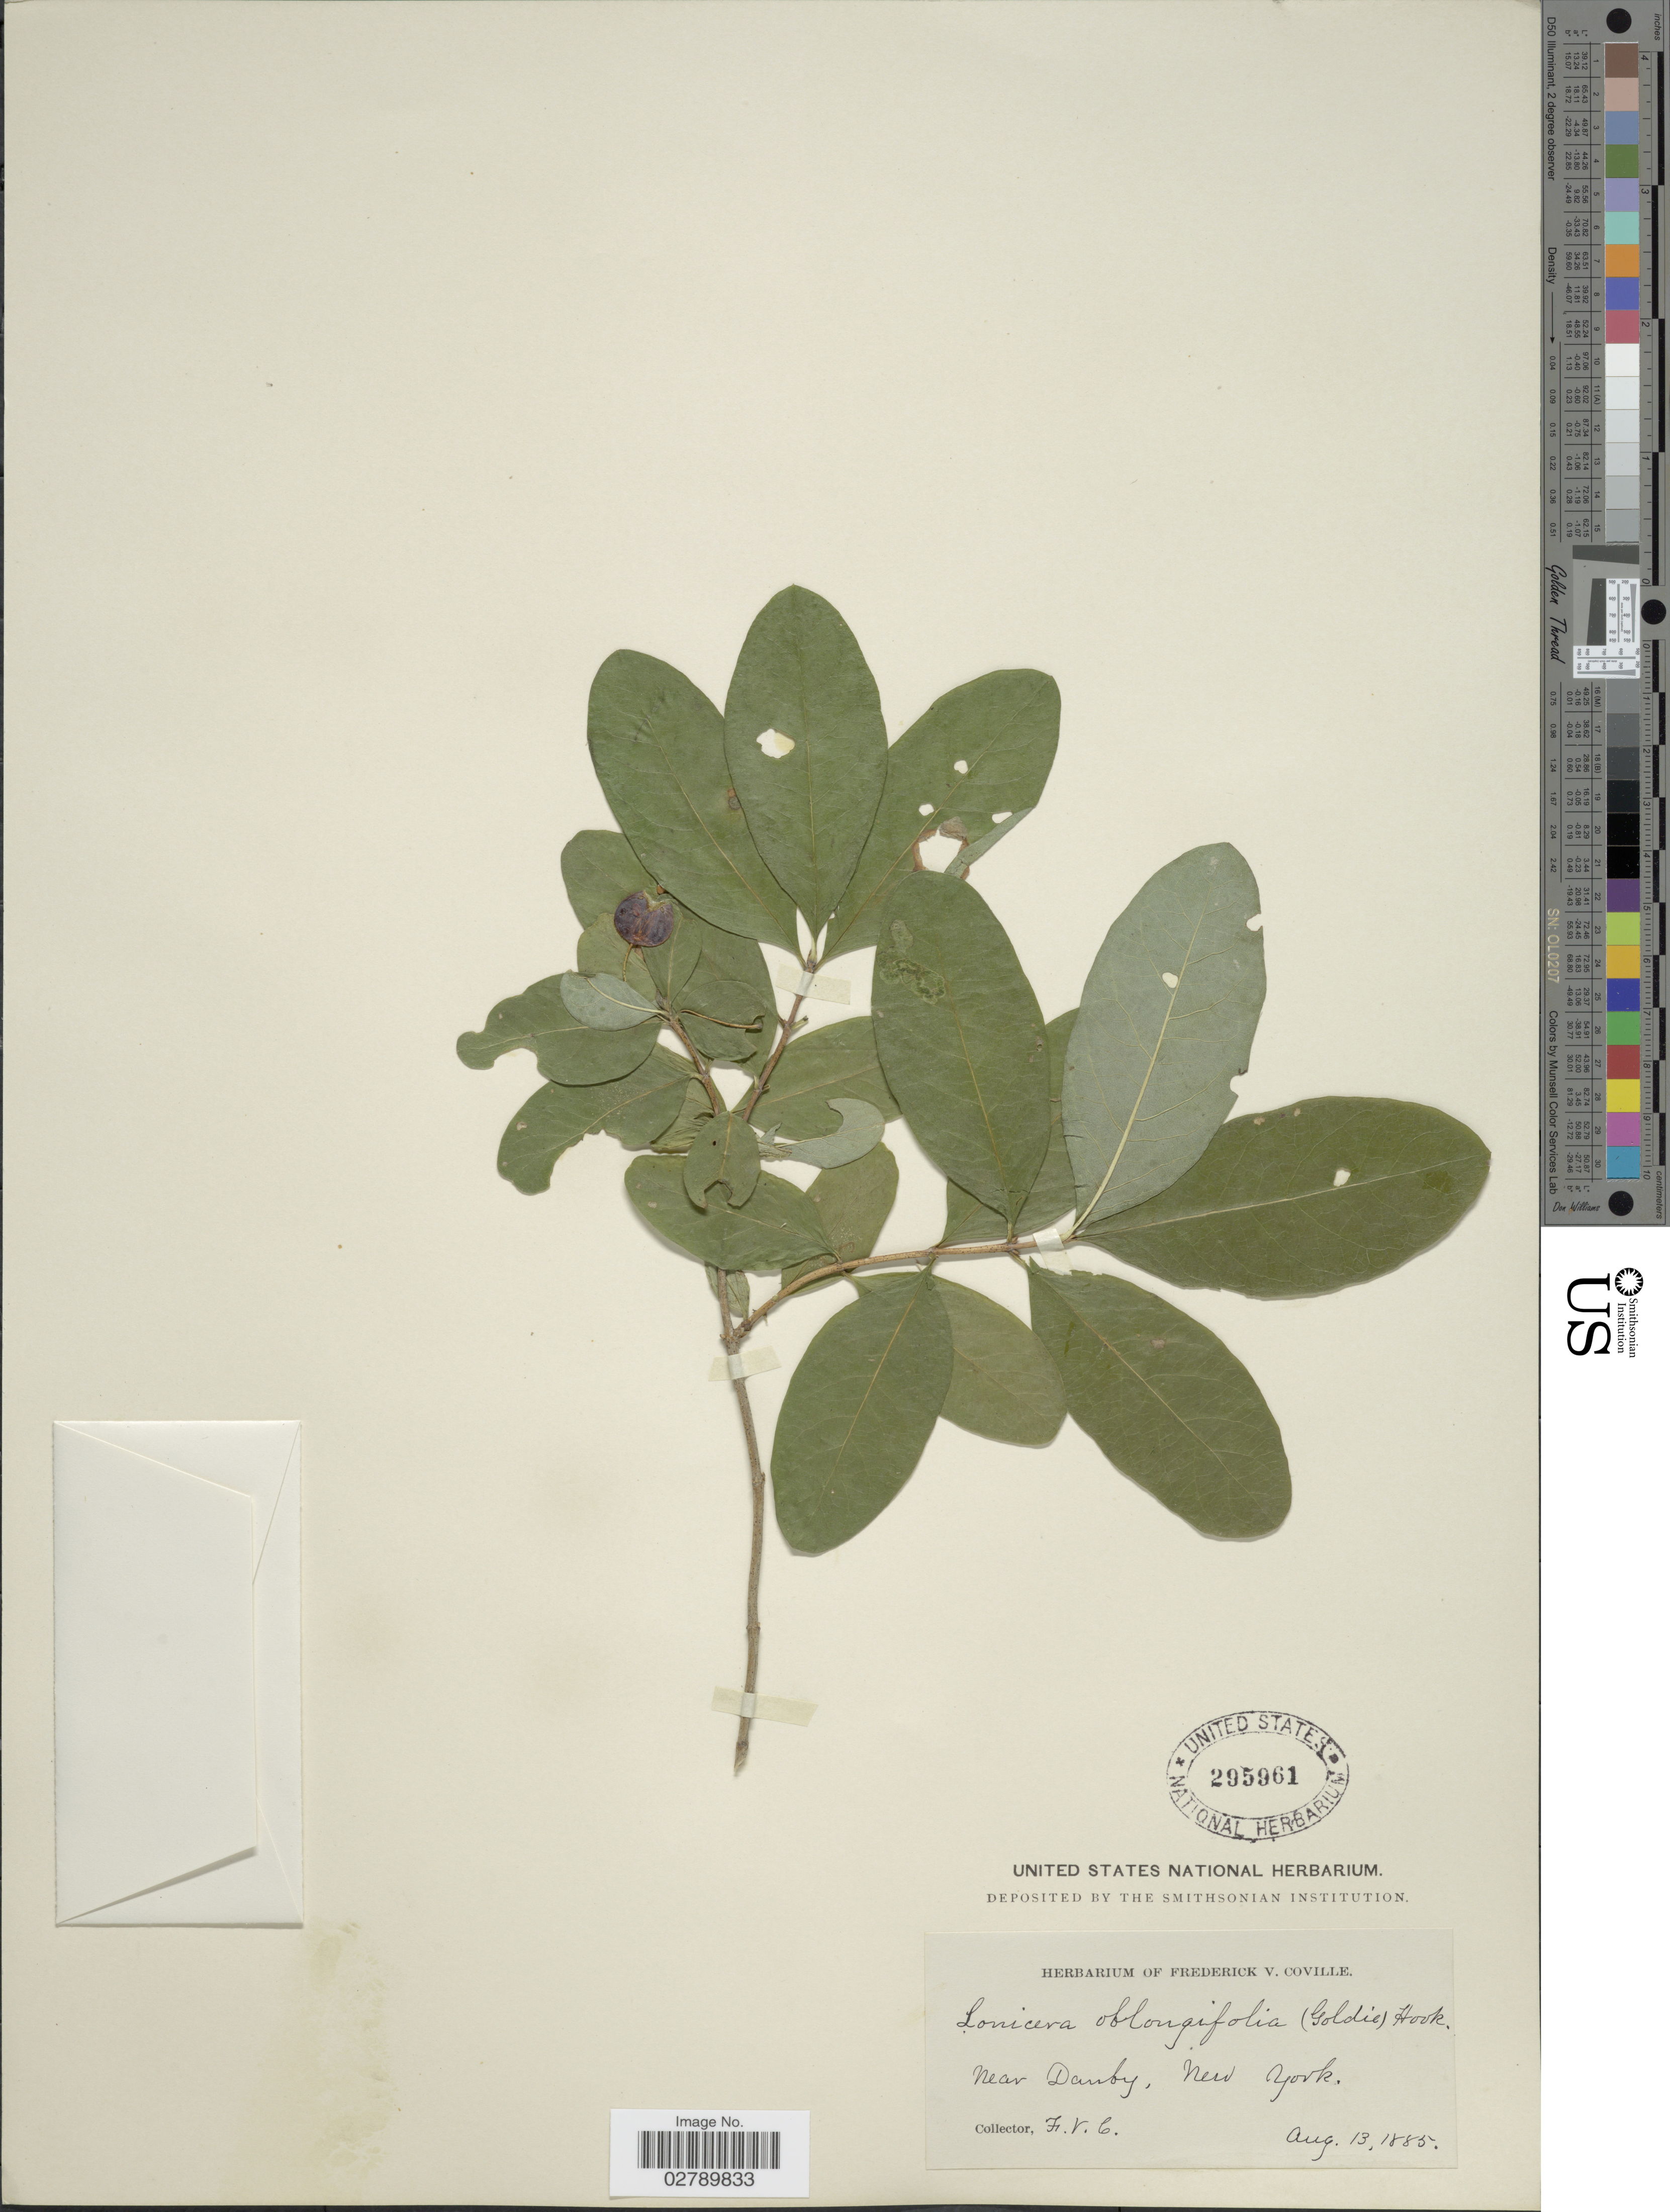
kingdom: Plantae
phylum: Tracheophyta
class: Magnoliopsida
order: Dipsacales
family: Caprifoliaceae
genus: Lonicera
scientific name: Lonicera oblongifolia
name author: Hook.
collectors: F. V. Coville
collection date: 1885-08-13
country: United States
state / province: New York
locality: Near Danby.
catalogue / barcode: US 295961